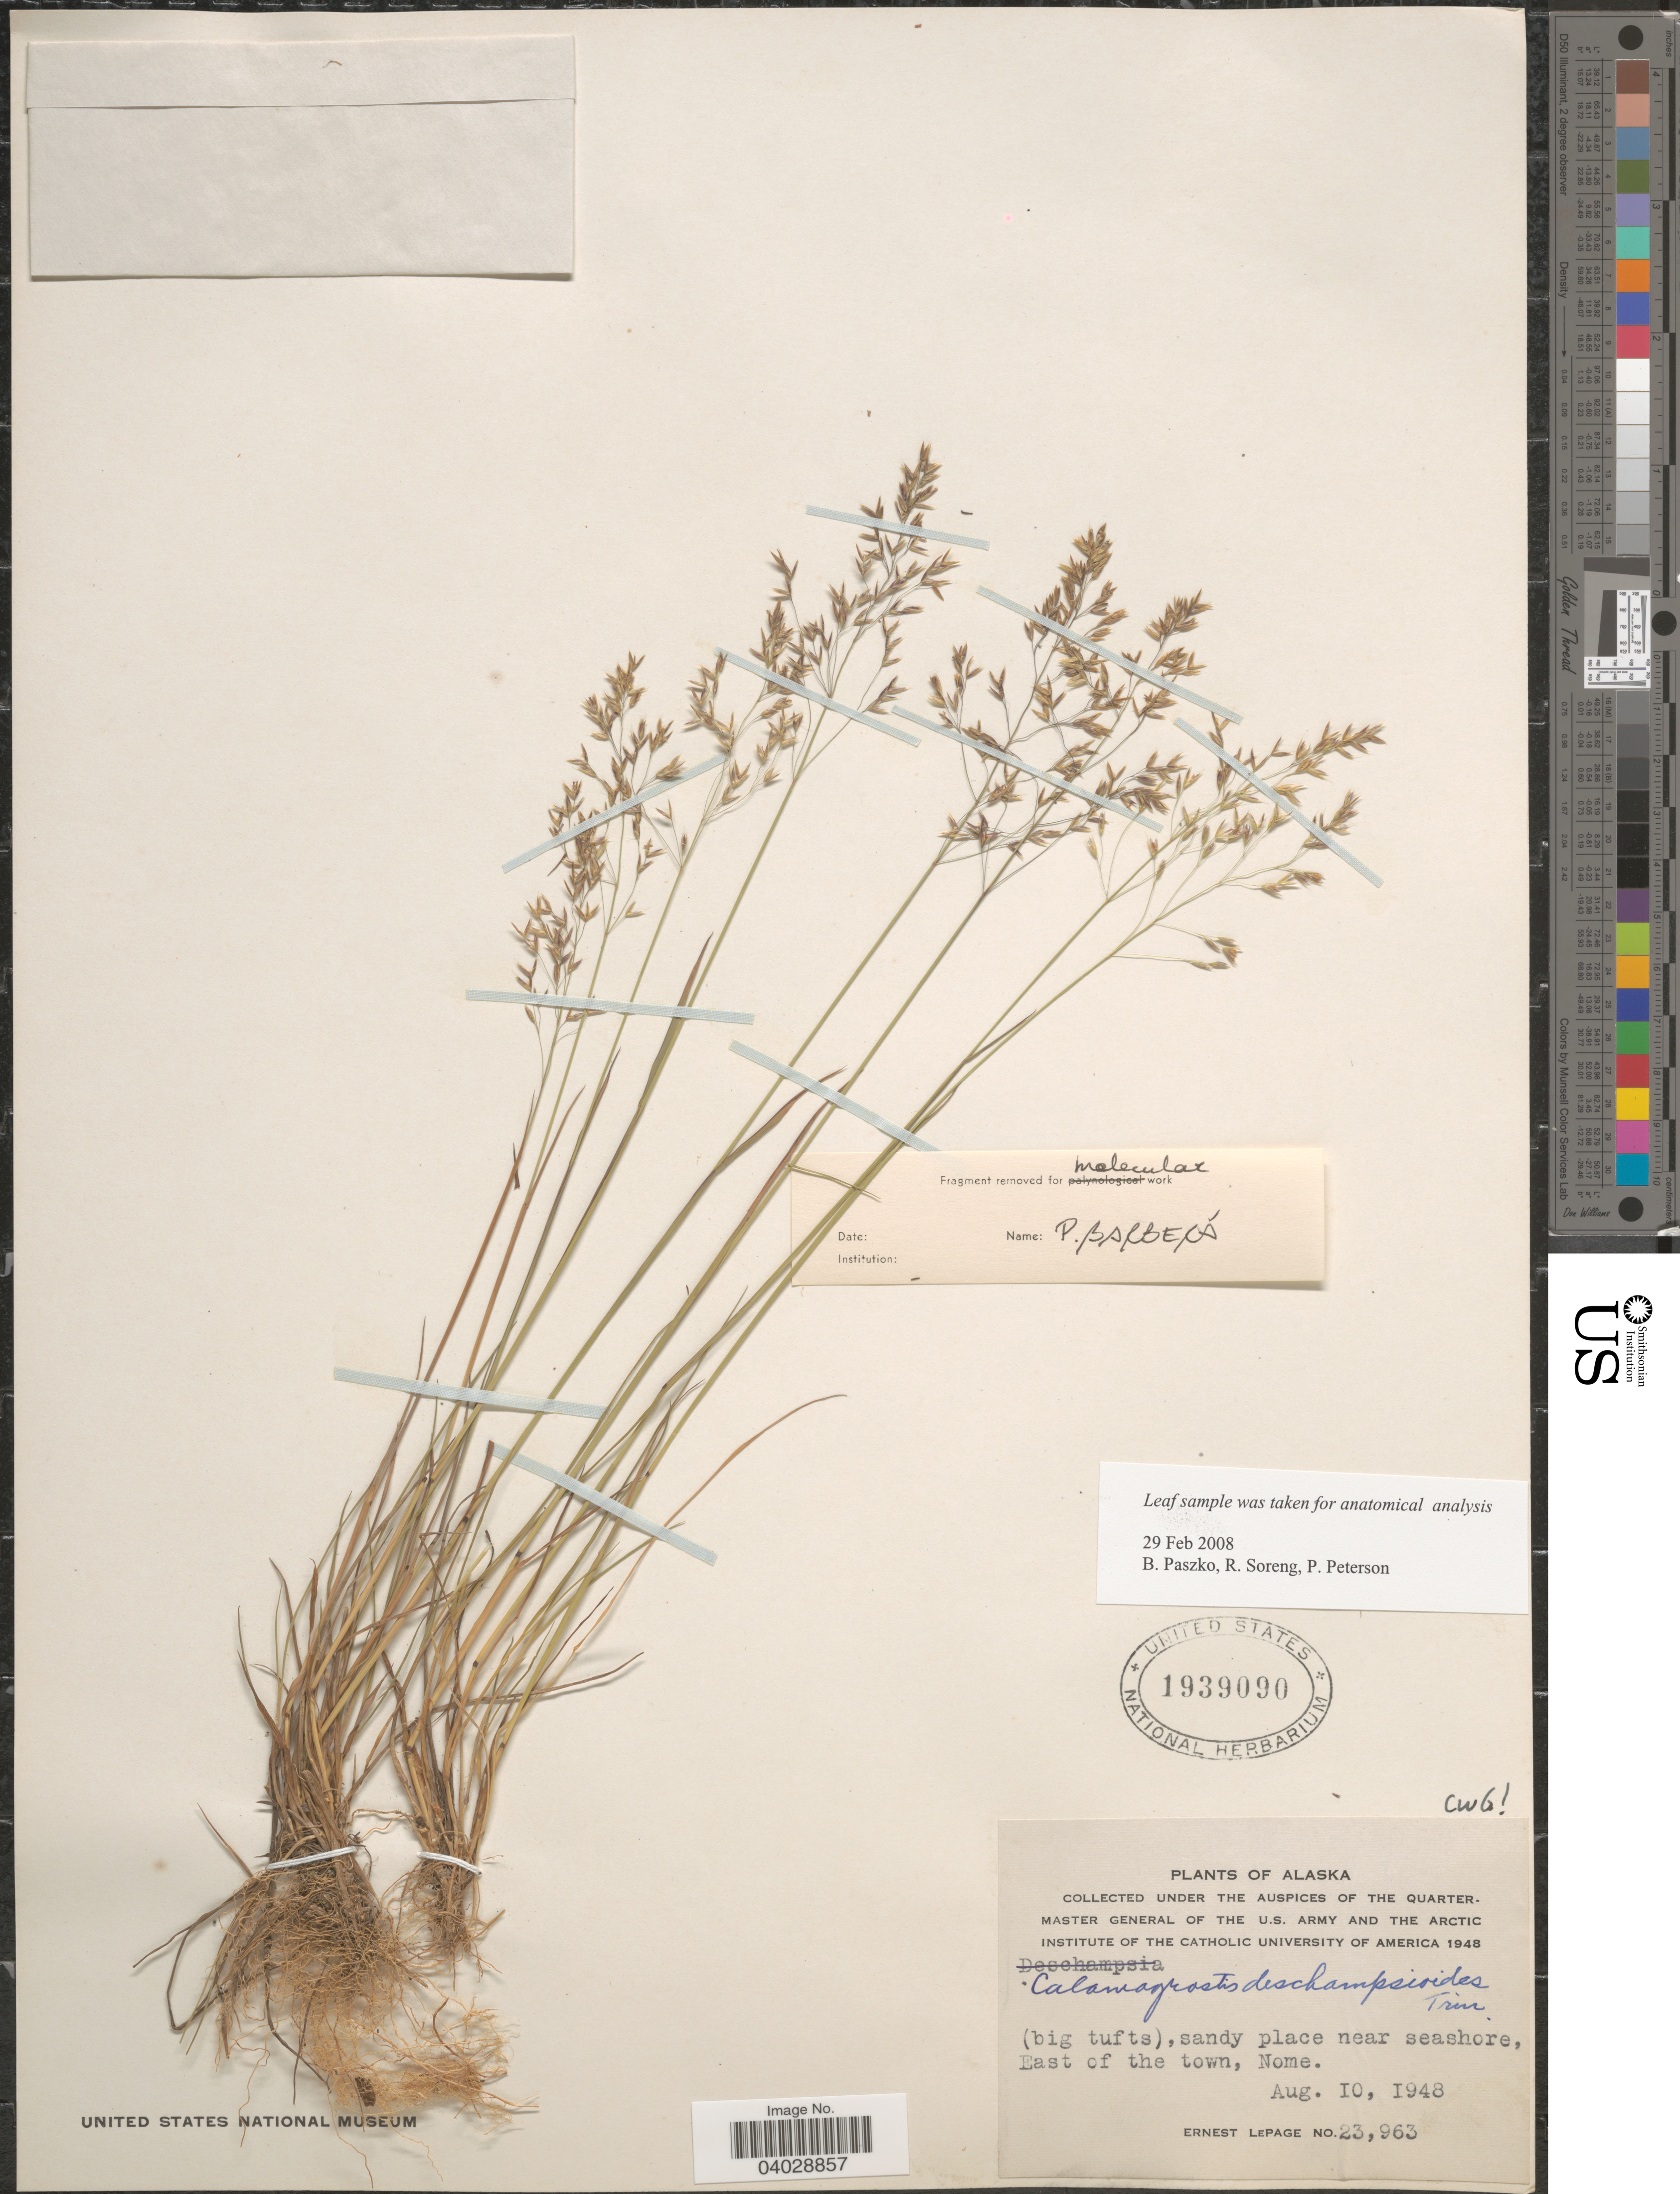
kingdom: Plantae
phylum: Tracheophyta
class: Liliopsida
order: Poales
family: Poaceae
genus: Calamagrostis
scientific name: Calamagrostis deschampsioides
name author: Trin.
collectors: E. Lepage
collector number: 23963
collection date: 1948-08-10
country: United States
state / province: Alaska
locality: Sandy place near seashore, East of the town, Nome.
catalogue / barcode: US 1939090